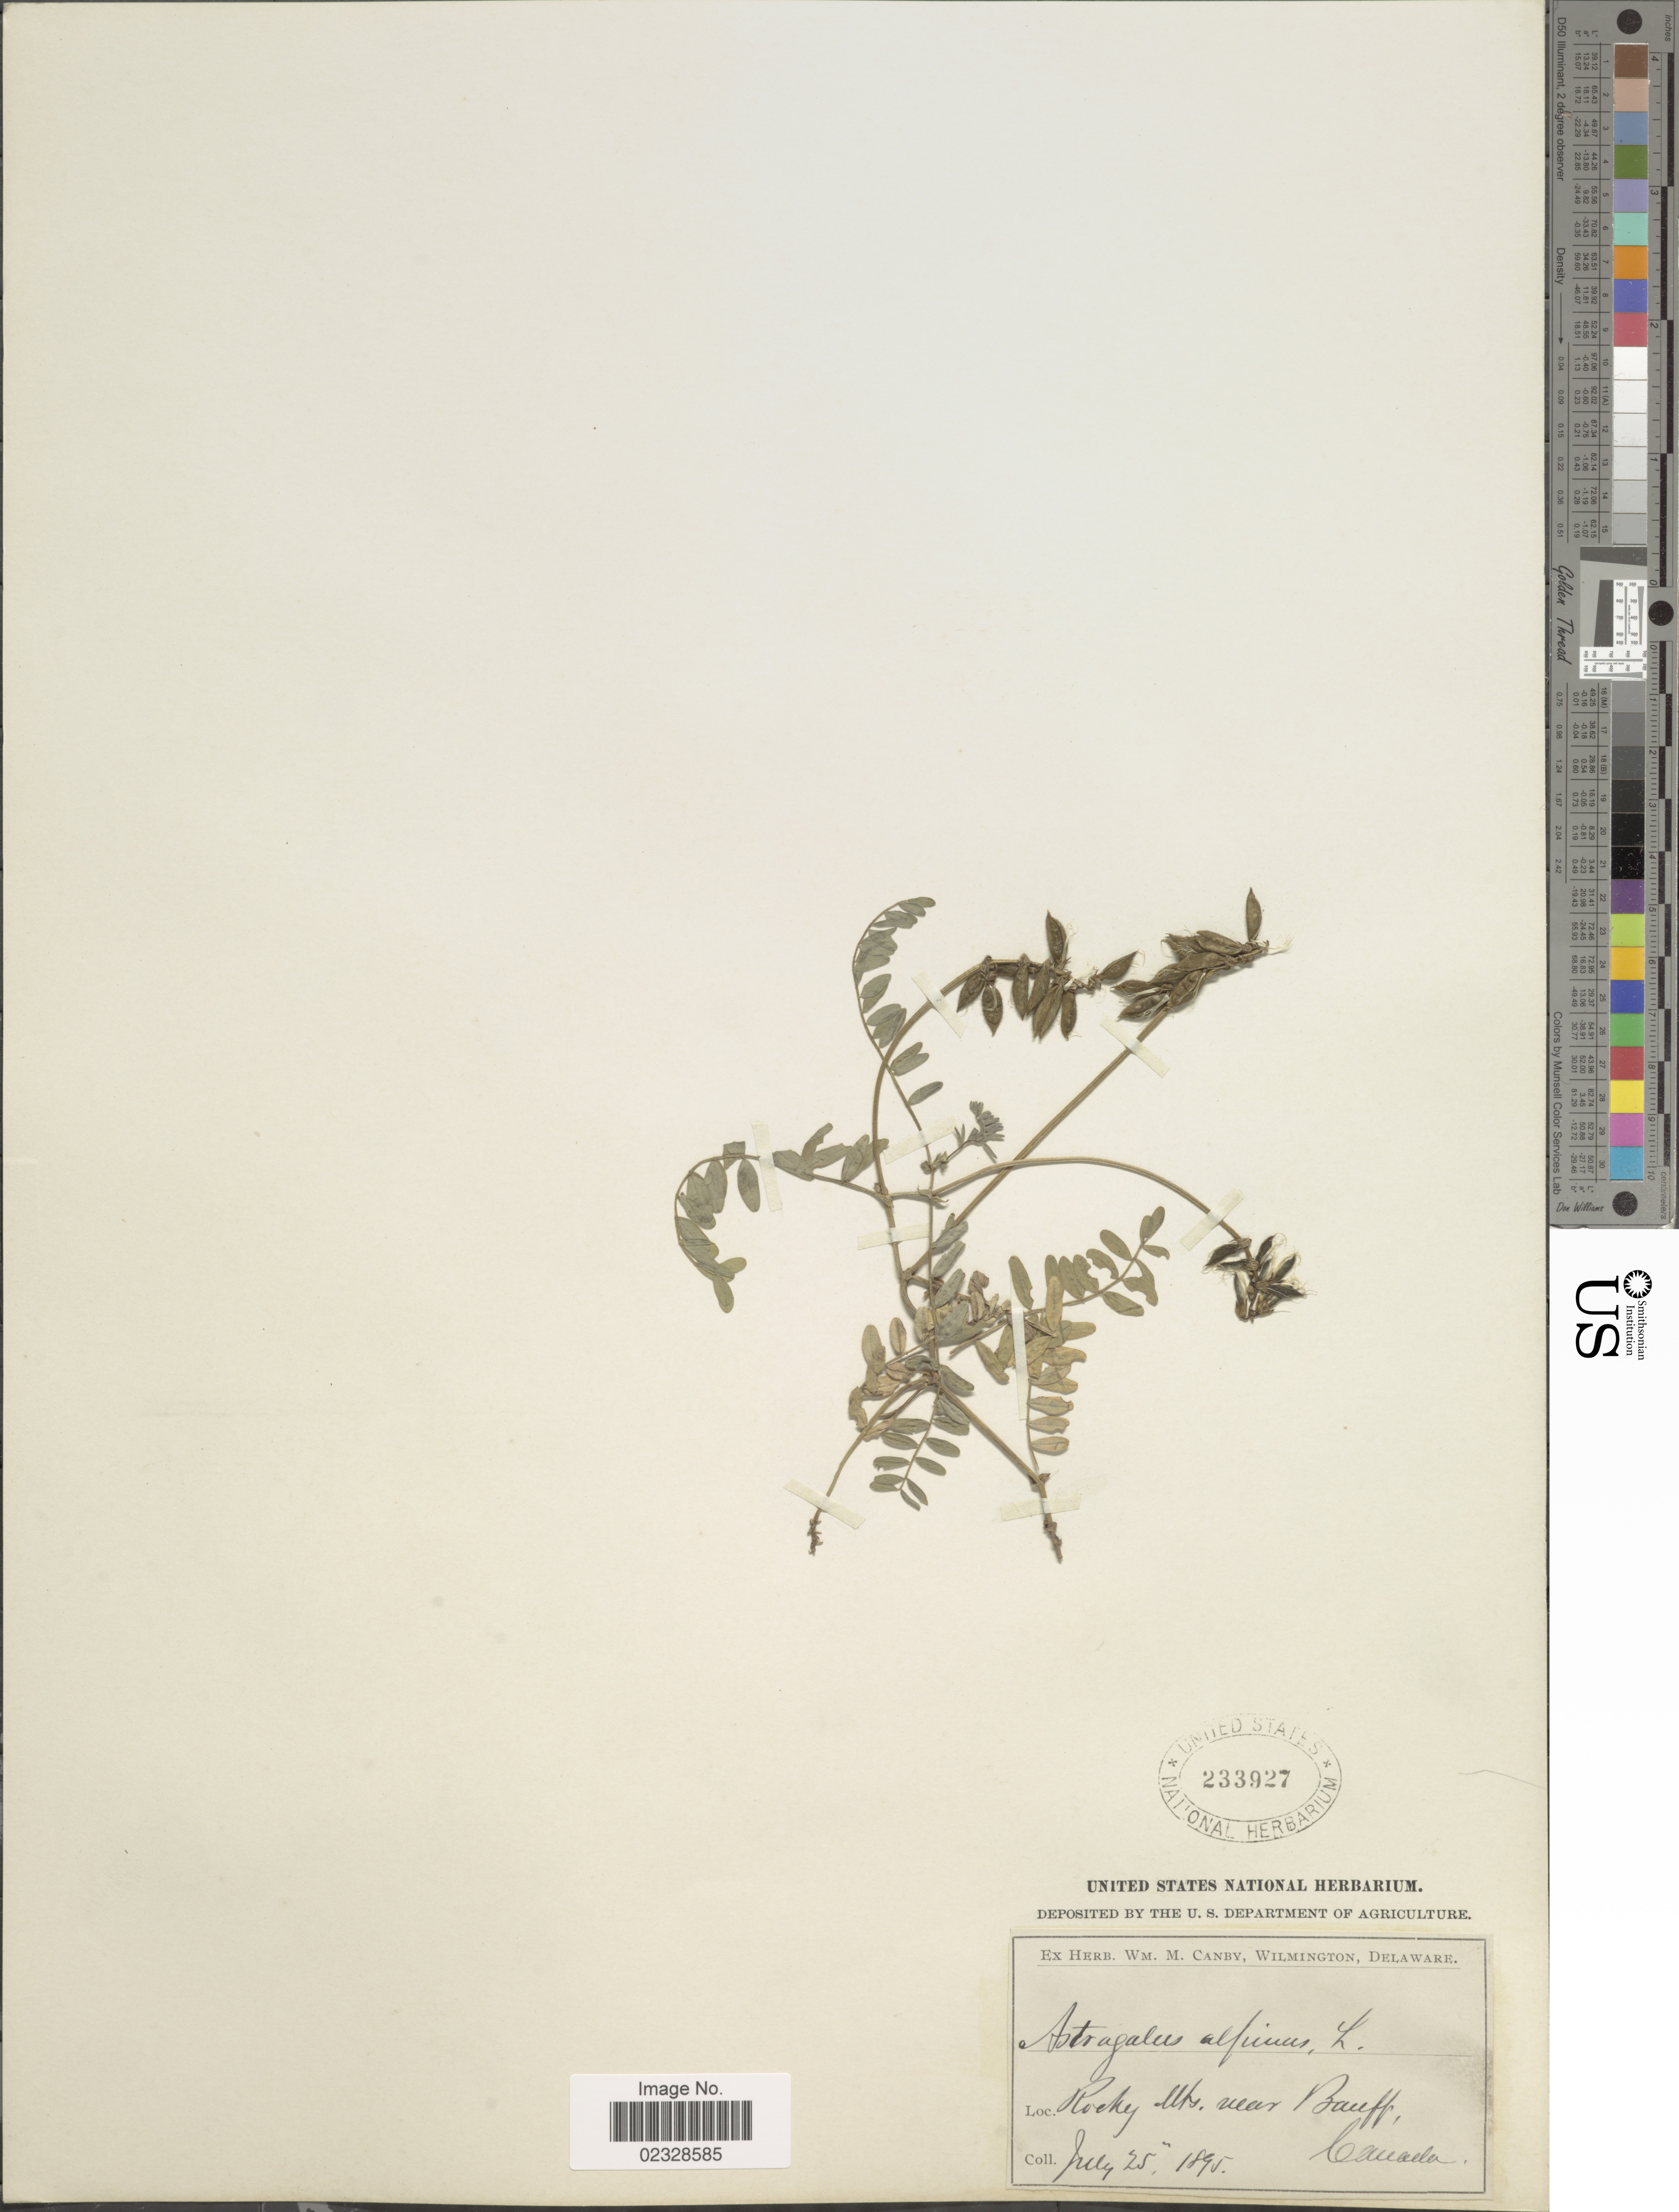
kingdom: Plantae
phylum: Tracheophyta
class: Magnoliopsida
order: Fabales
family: Fabaceae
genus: Astragalus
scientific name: Astragalus alpinus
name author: L.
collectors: ex herb. W.M. Canby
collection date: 1895-07-25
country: Canada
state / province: Alberta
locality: Rocky Mts. near Banff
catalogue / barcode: US 233927